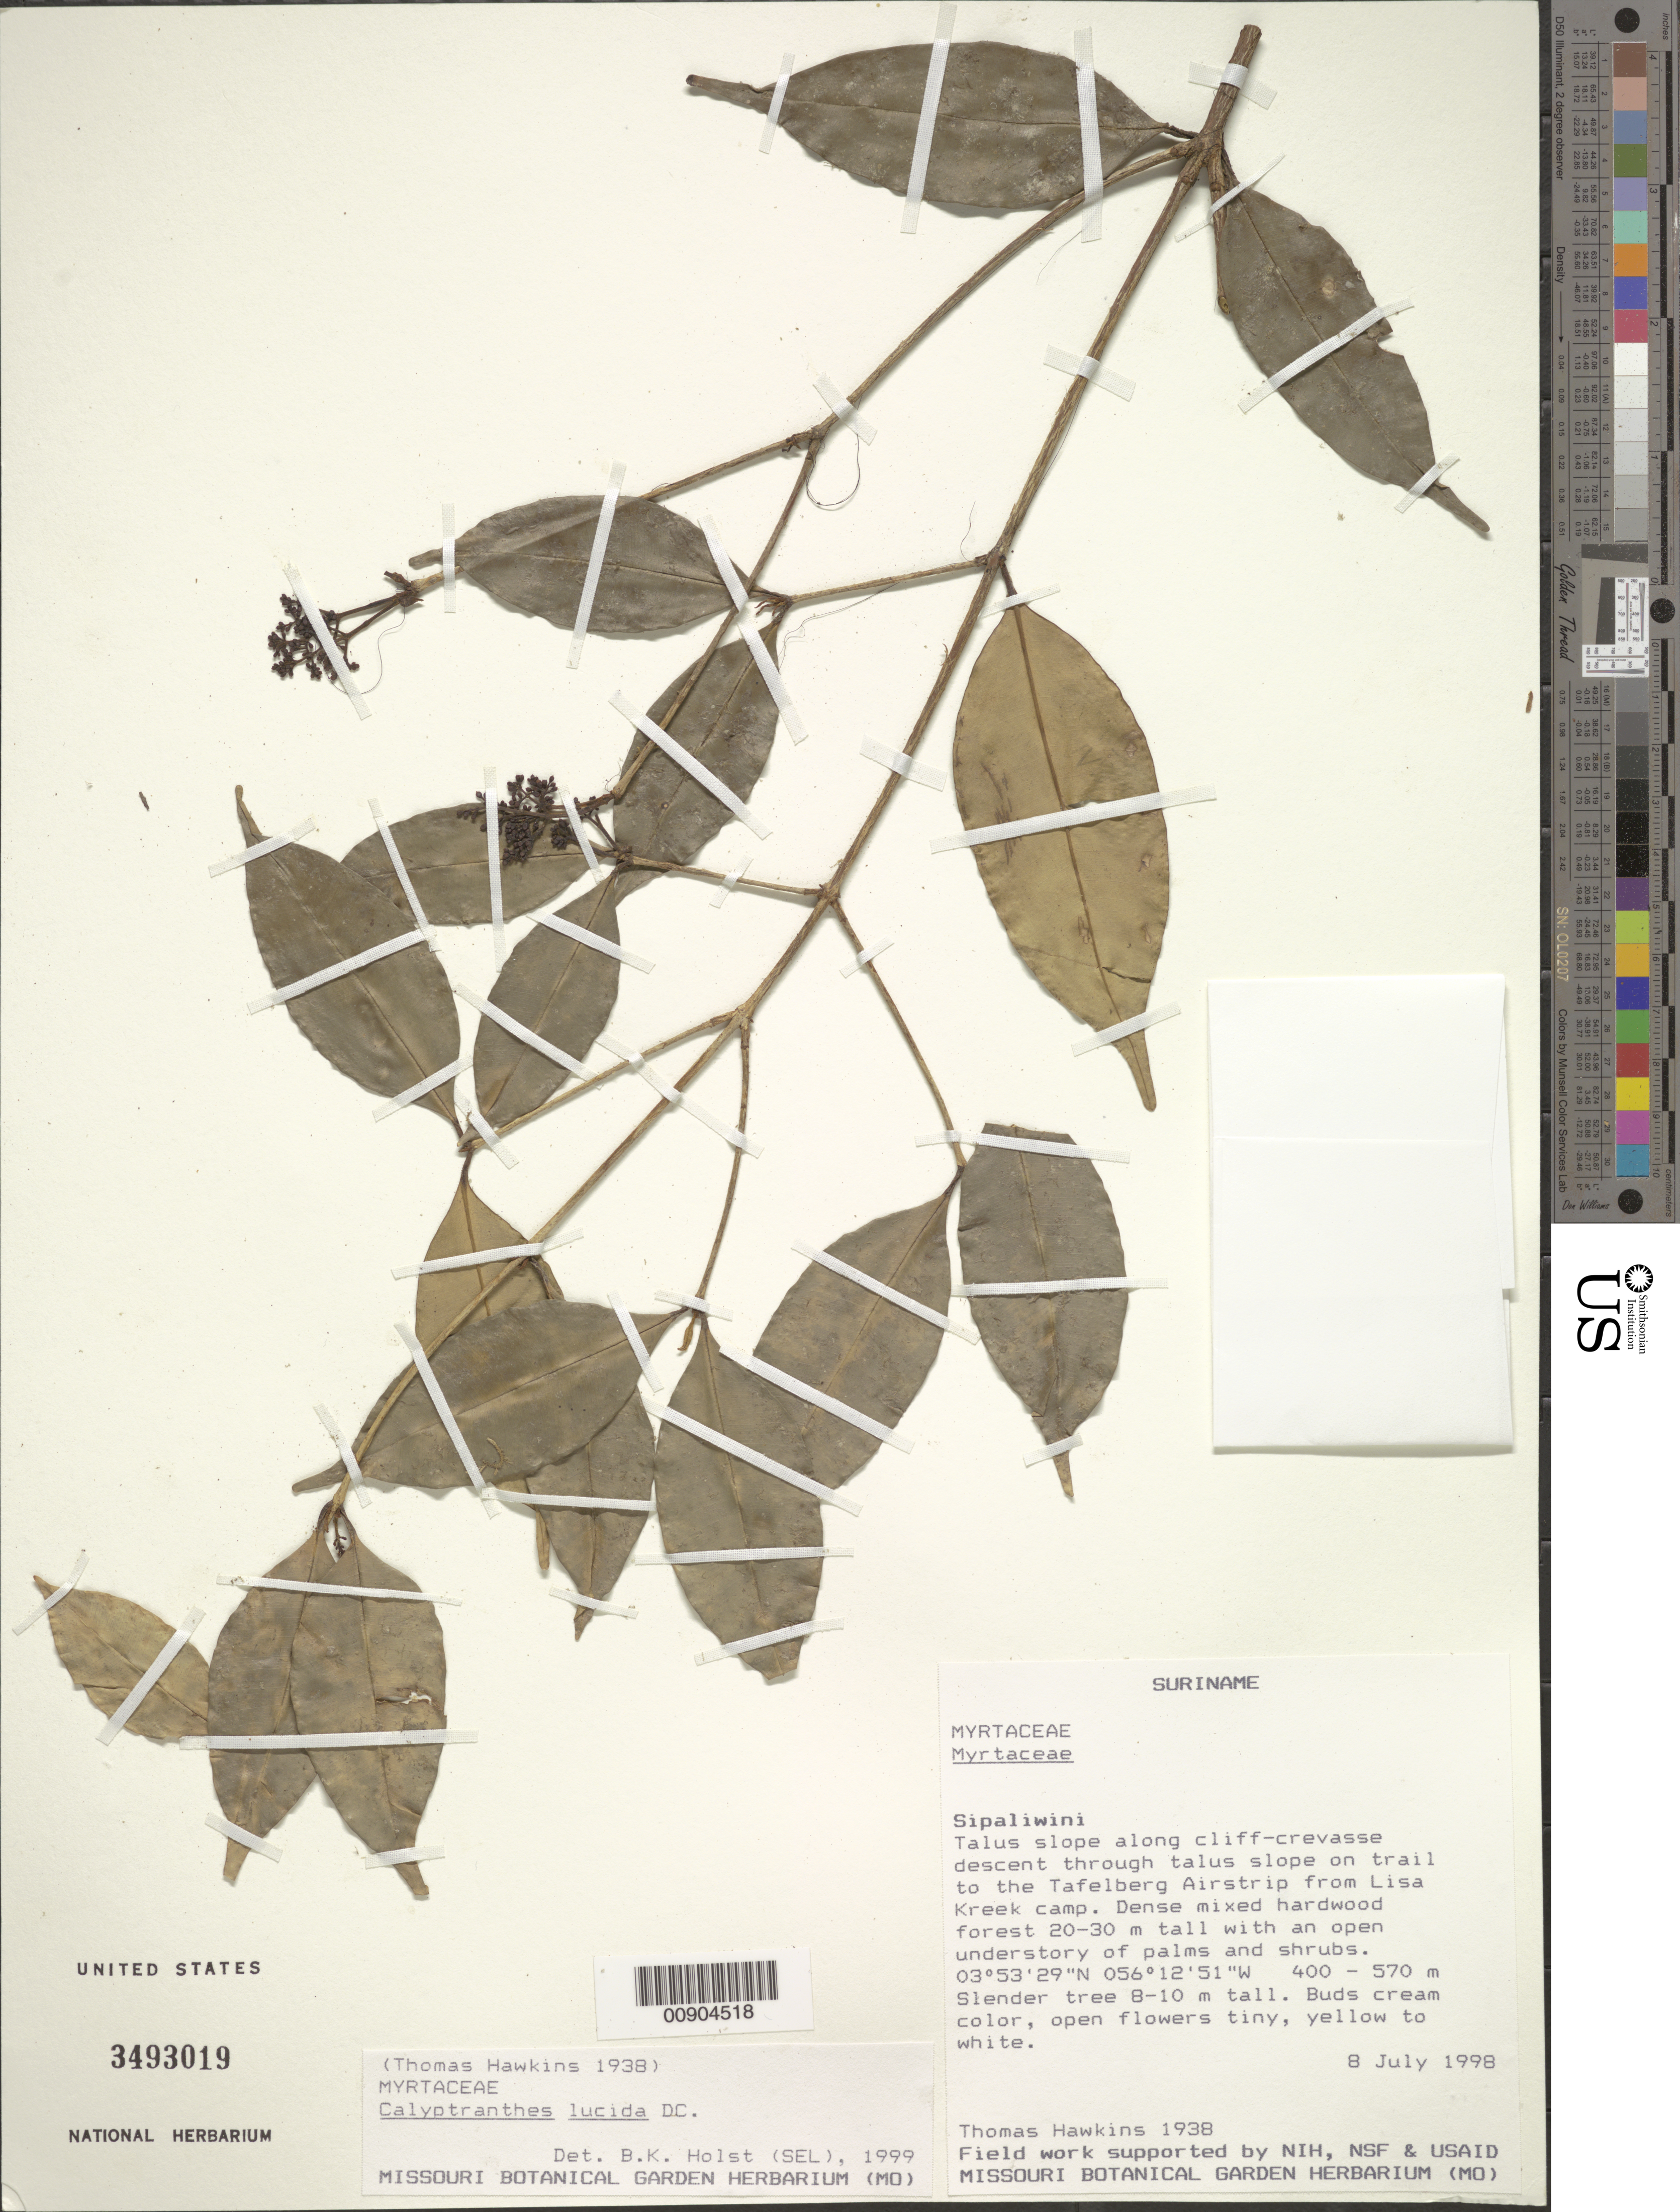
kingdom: Plantae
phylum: Tracheophyta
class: Magnoliopsida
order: Myrtales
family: Myrtaceae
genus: Myrcia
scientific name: Myrcia neolucida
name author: A.R. Lourenço & E. Lucas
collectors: T. Hawkins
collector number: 1938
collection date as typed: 8-Jul-98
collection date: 1998-07-08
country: Suriname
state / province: Sipaliwini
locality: Tafelberg (Table Mountain), airstrip trail from Lisa Creek camp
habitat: Dense mixed hardwood forest 20-30 m tall with open understory od palms & shrubs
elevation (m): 400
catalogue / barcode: US 3493019